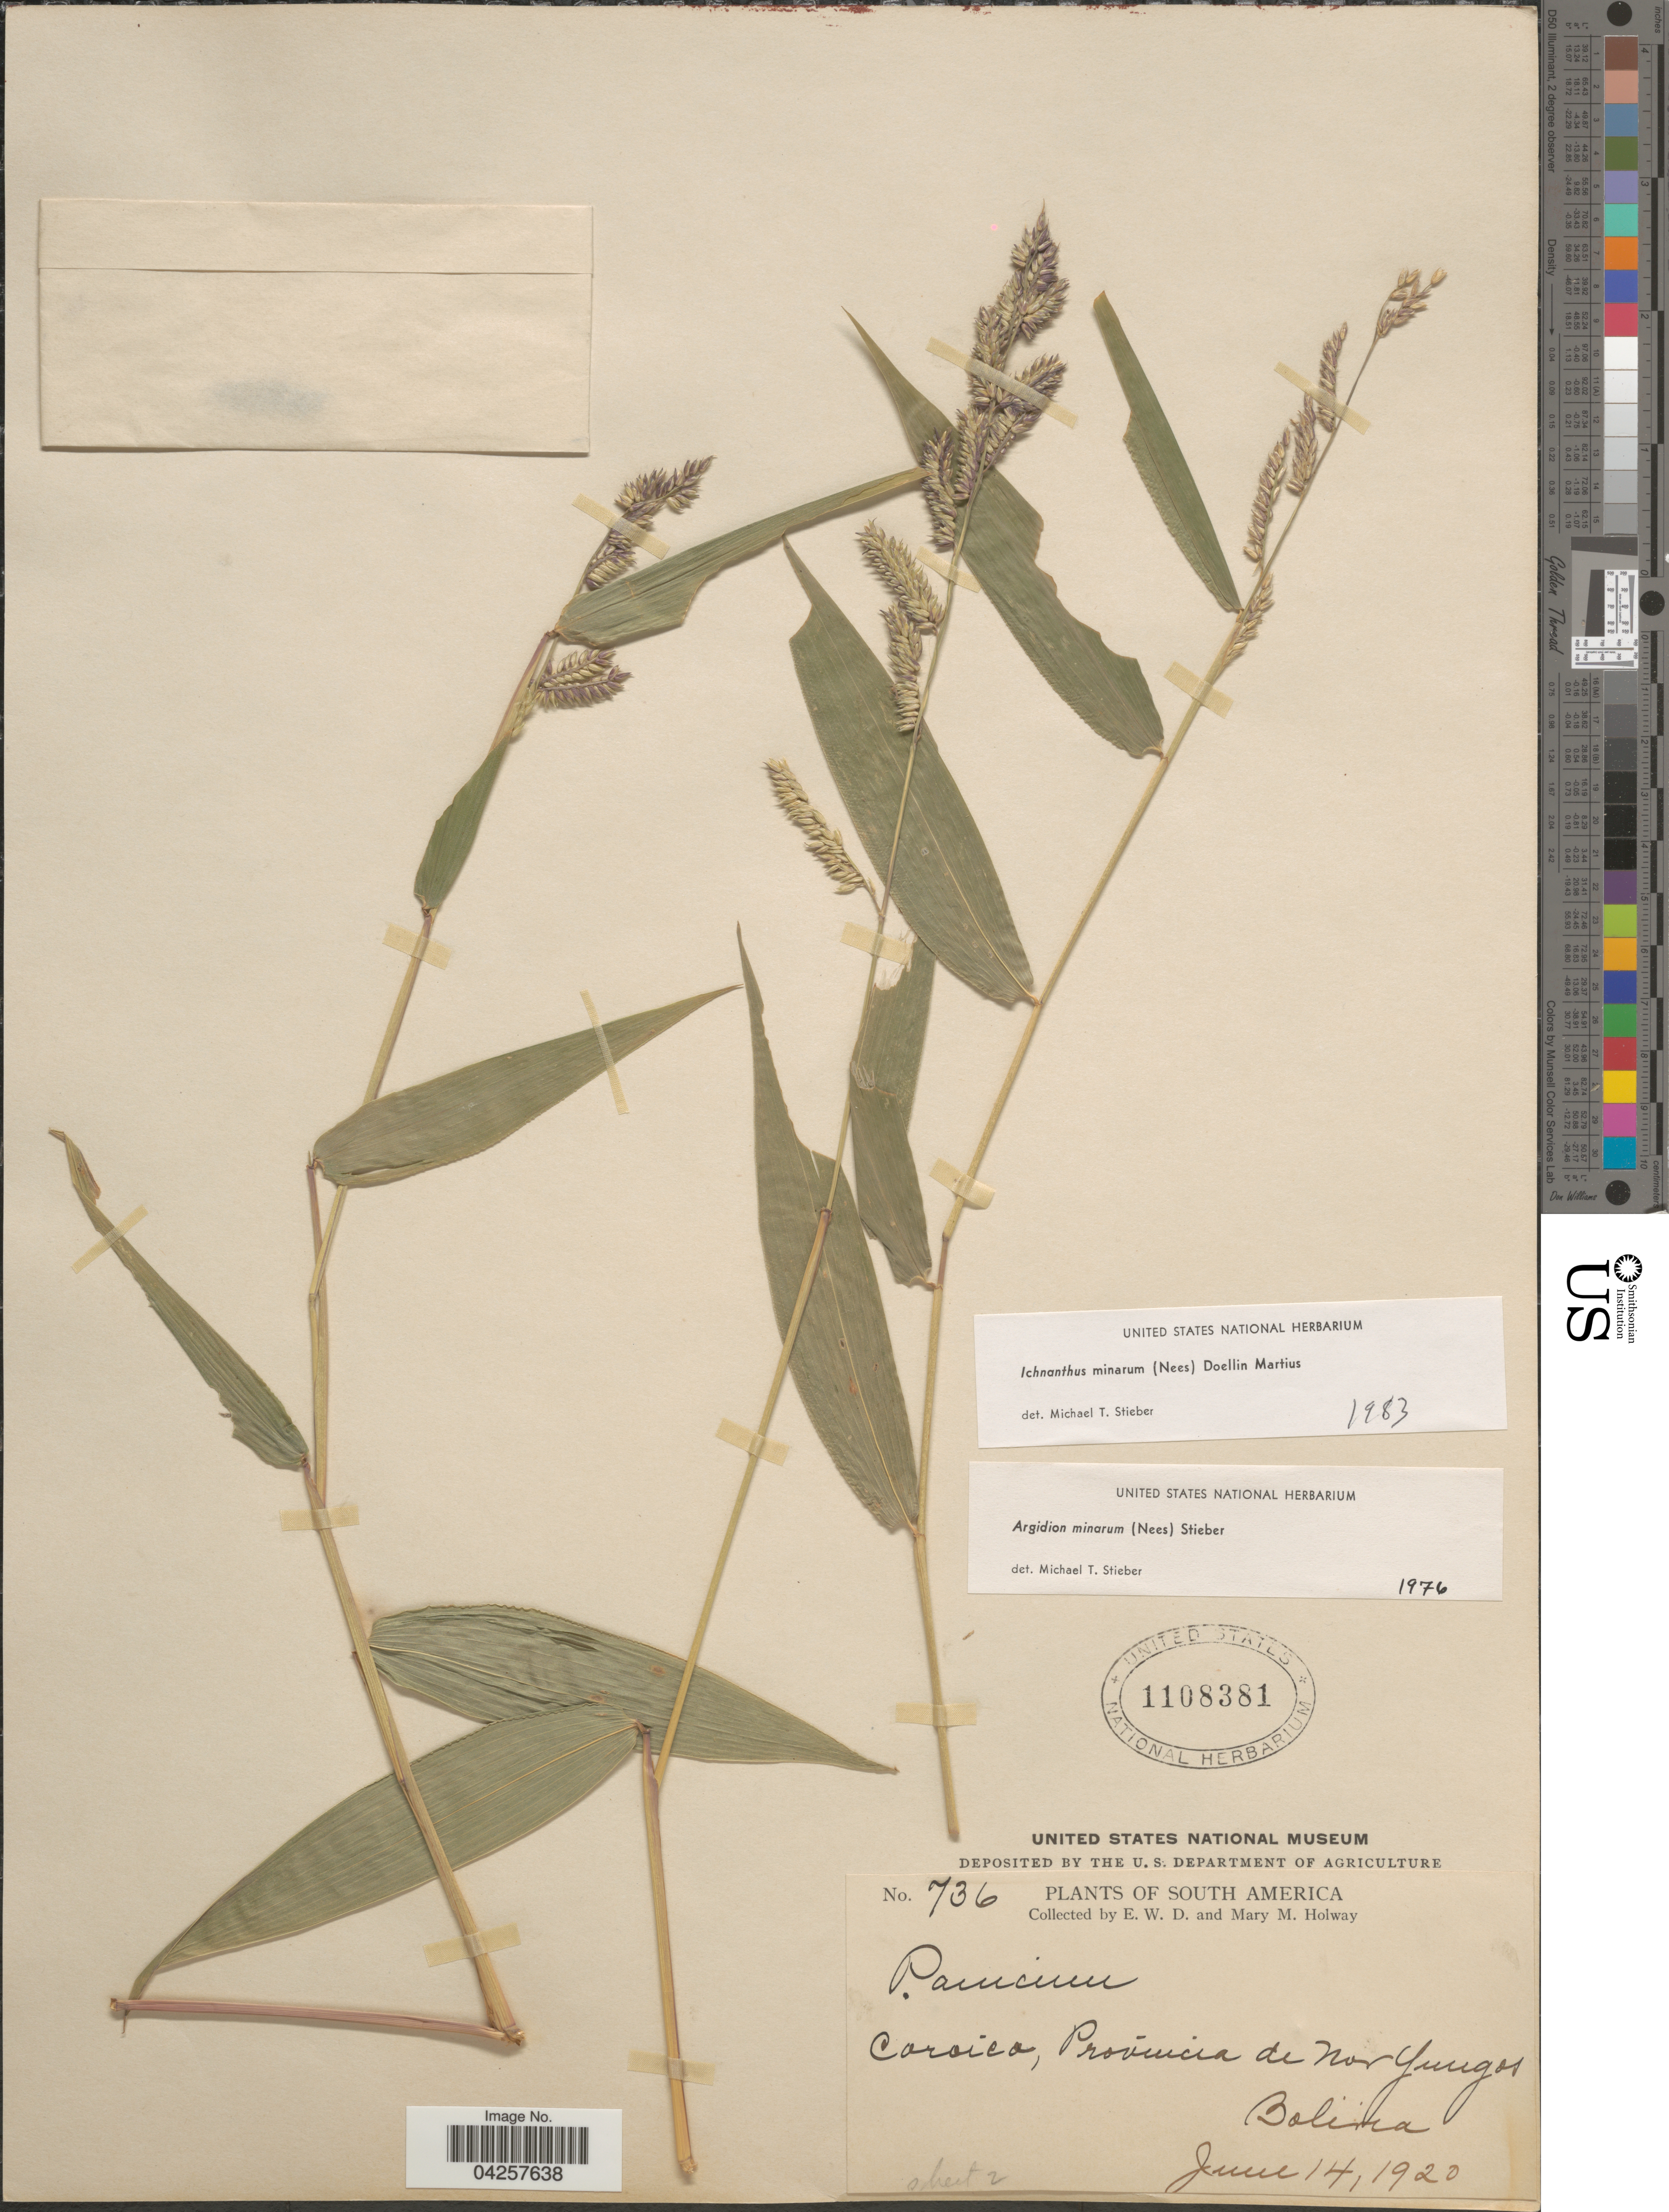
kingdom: Plantae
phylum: Tracheophyta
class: Liliopsida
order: Poales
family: Poaceae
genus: Echinolaena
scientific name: Echinolaena minarum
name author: (Nees) Pilg.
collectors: E. W. D. Holway & M. M. Holway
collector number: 736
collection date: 1920-06-14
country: Bolivia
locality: Coroico, Provincia de Nor Yungas.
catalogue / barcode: US 1108381